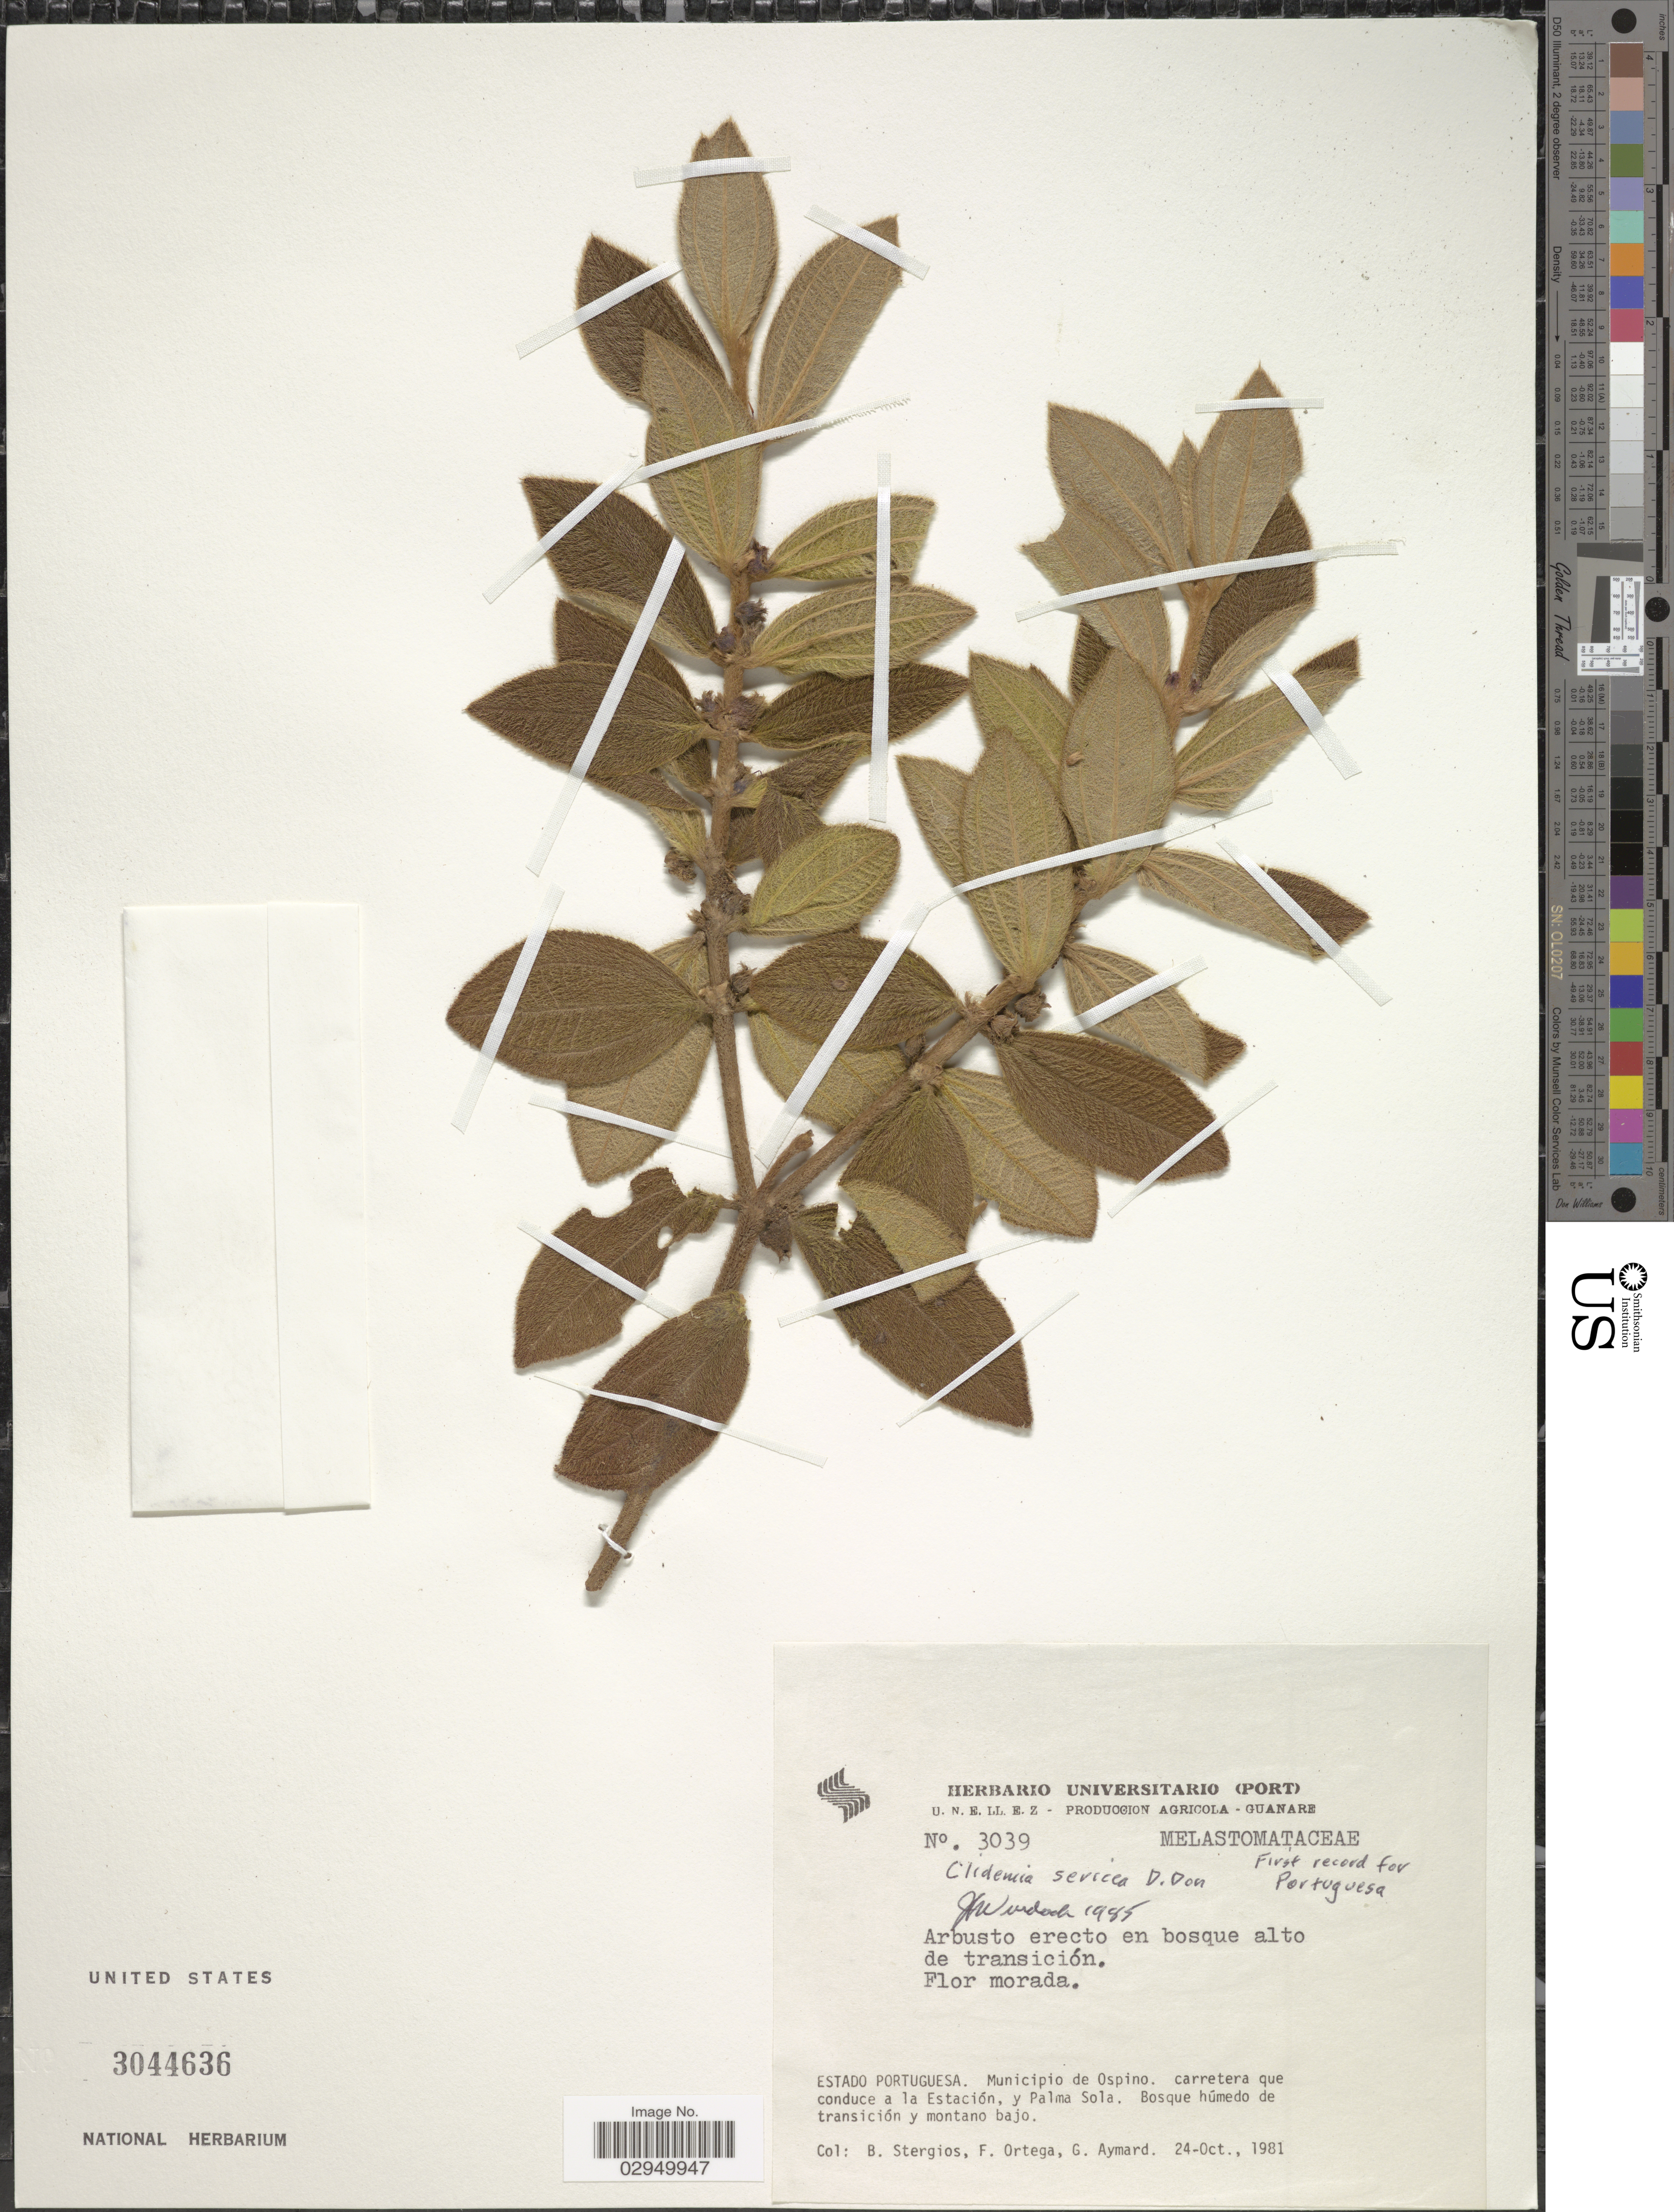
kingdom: Plantae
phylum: Tracheophyta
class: Magnoliopsida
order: Myrtales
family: Melastomataceae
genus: Clidemia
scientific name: Clidemia rubra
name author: (Aubl.) Mart.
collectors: B. G. Stergios, F. J. Ortega & G. A. Aymard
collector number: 3039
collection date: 1981-10-24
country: Venezuela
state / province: Portuguesa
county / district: Ospino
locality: Carretera que conduce a la estación y Palma Sola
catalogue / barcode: US 3044636